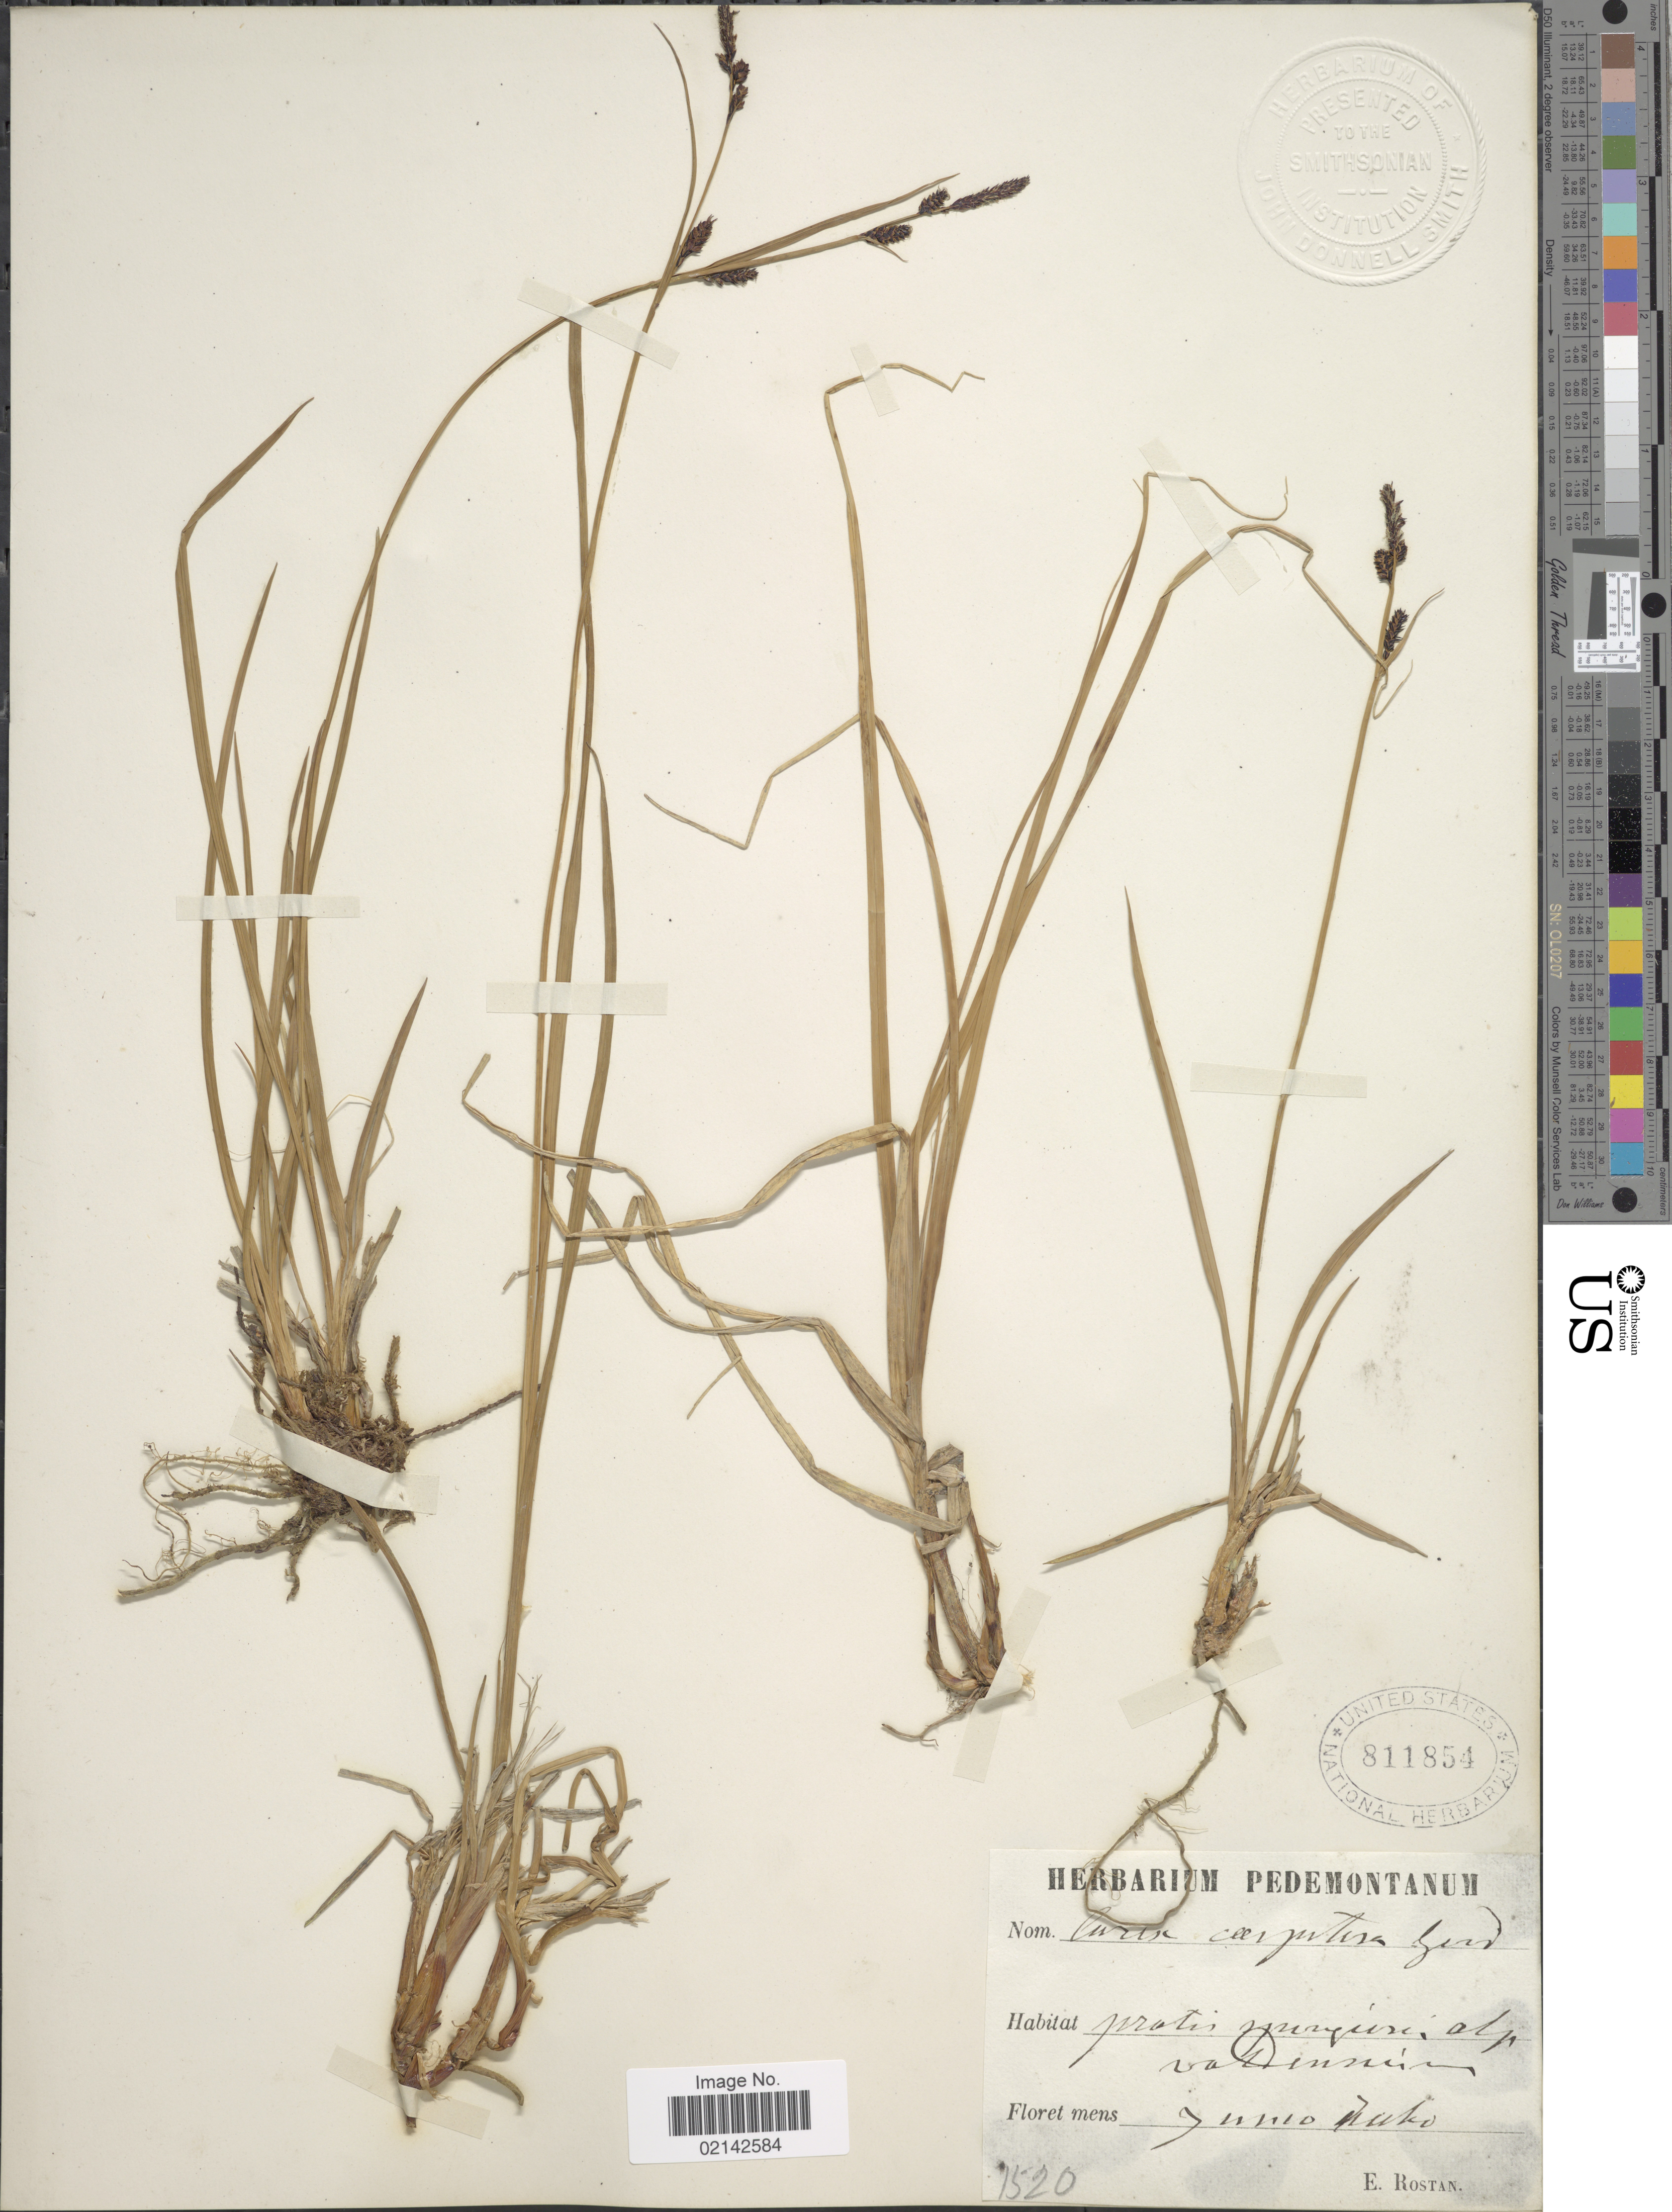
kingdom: Plantae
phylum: Tracheophyta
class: Liliopsida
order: Poales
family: Cyperaceae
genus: Carex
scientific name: Carex cespitosa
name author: L.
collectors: E. Rostan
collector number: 1520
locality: Pratis yurqyuse, alp vadinnis [interpreted]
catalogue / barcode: US 811854